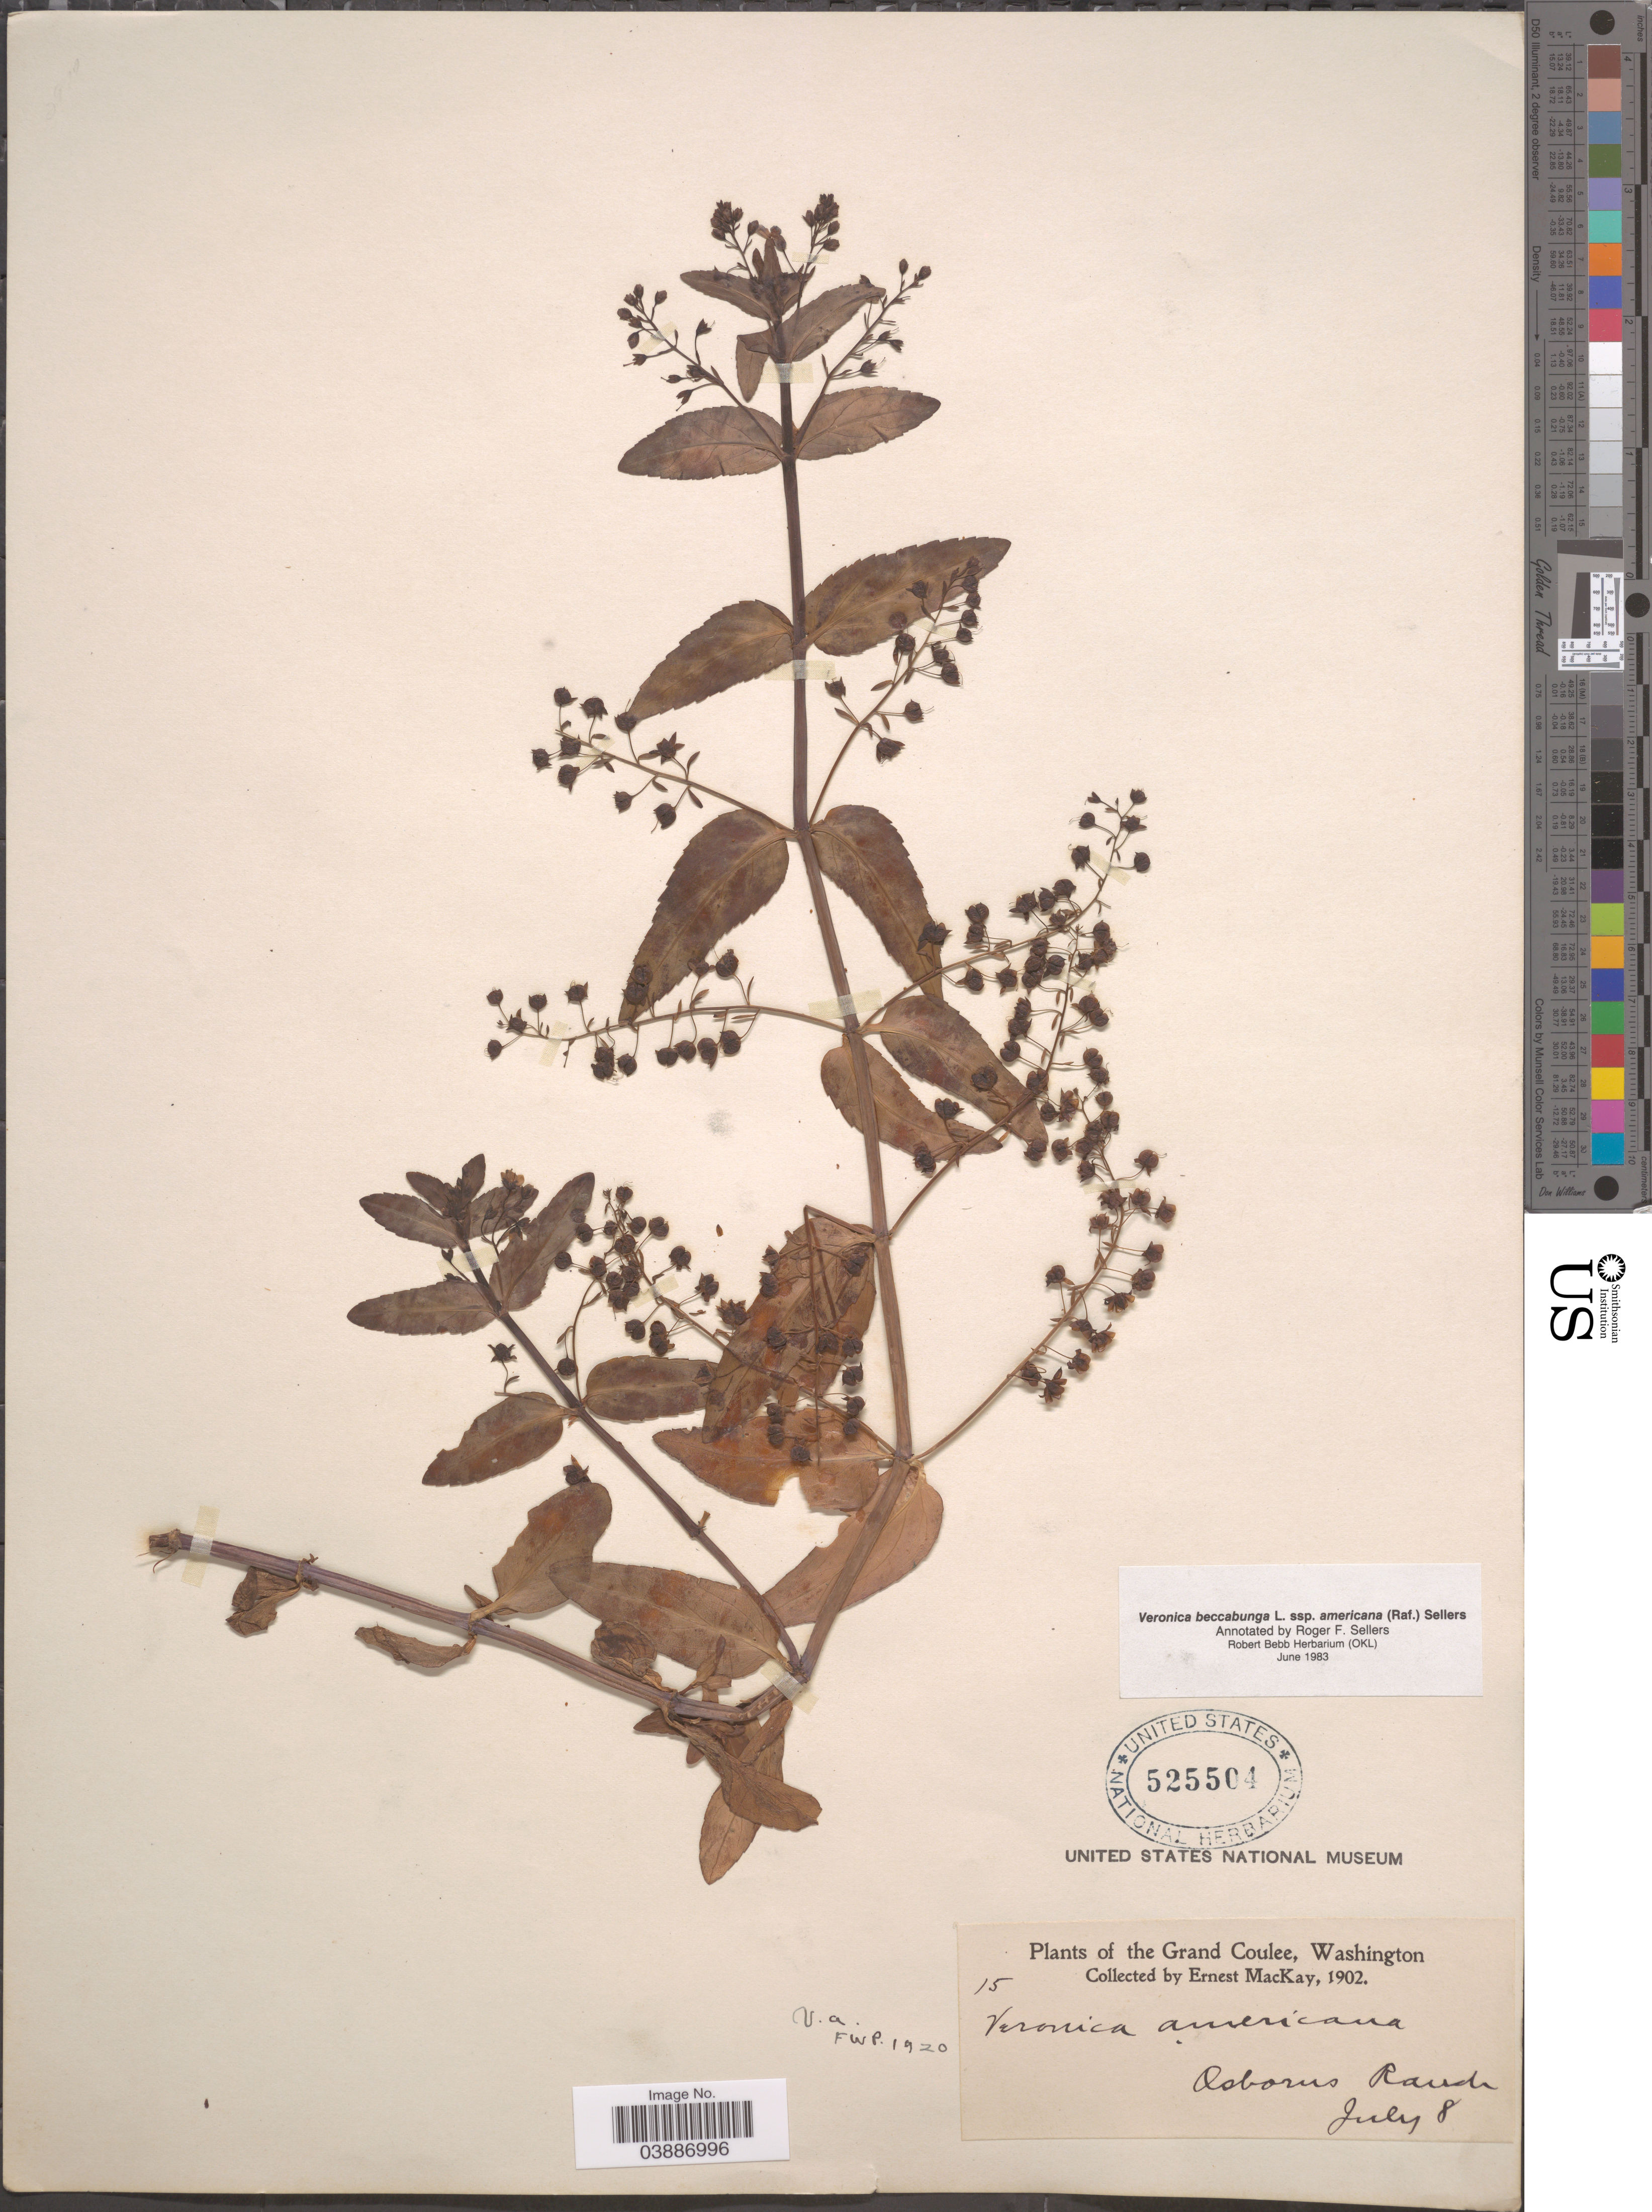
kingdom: Plantae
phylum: Tracheophyta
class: Magnoliopsida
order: Lamiales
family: Plantaginaceae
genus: Veronica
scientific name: Veronica beccabunga subsp. americana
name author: Raf.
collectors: E. MacKay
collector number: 15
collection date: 1902-07-08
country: United States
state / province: Washington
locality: The Grand Coulee. Osborus Ranch.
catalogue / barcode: US 525504